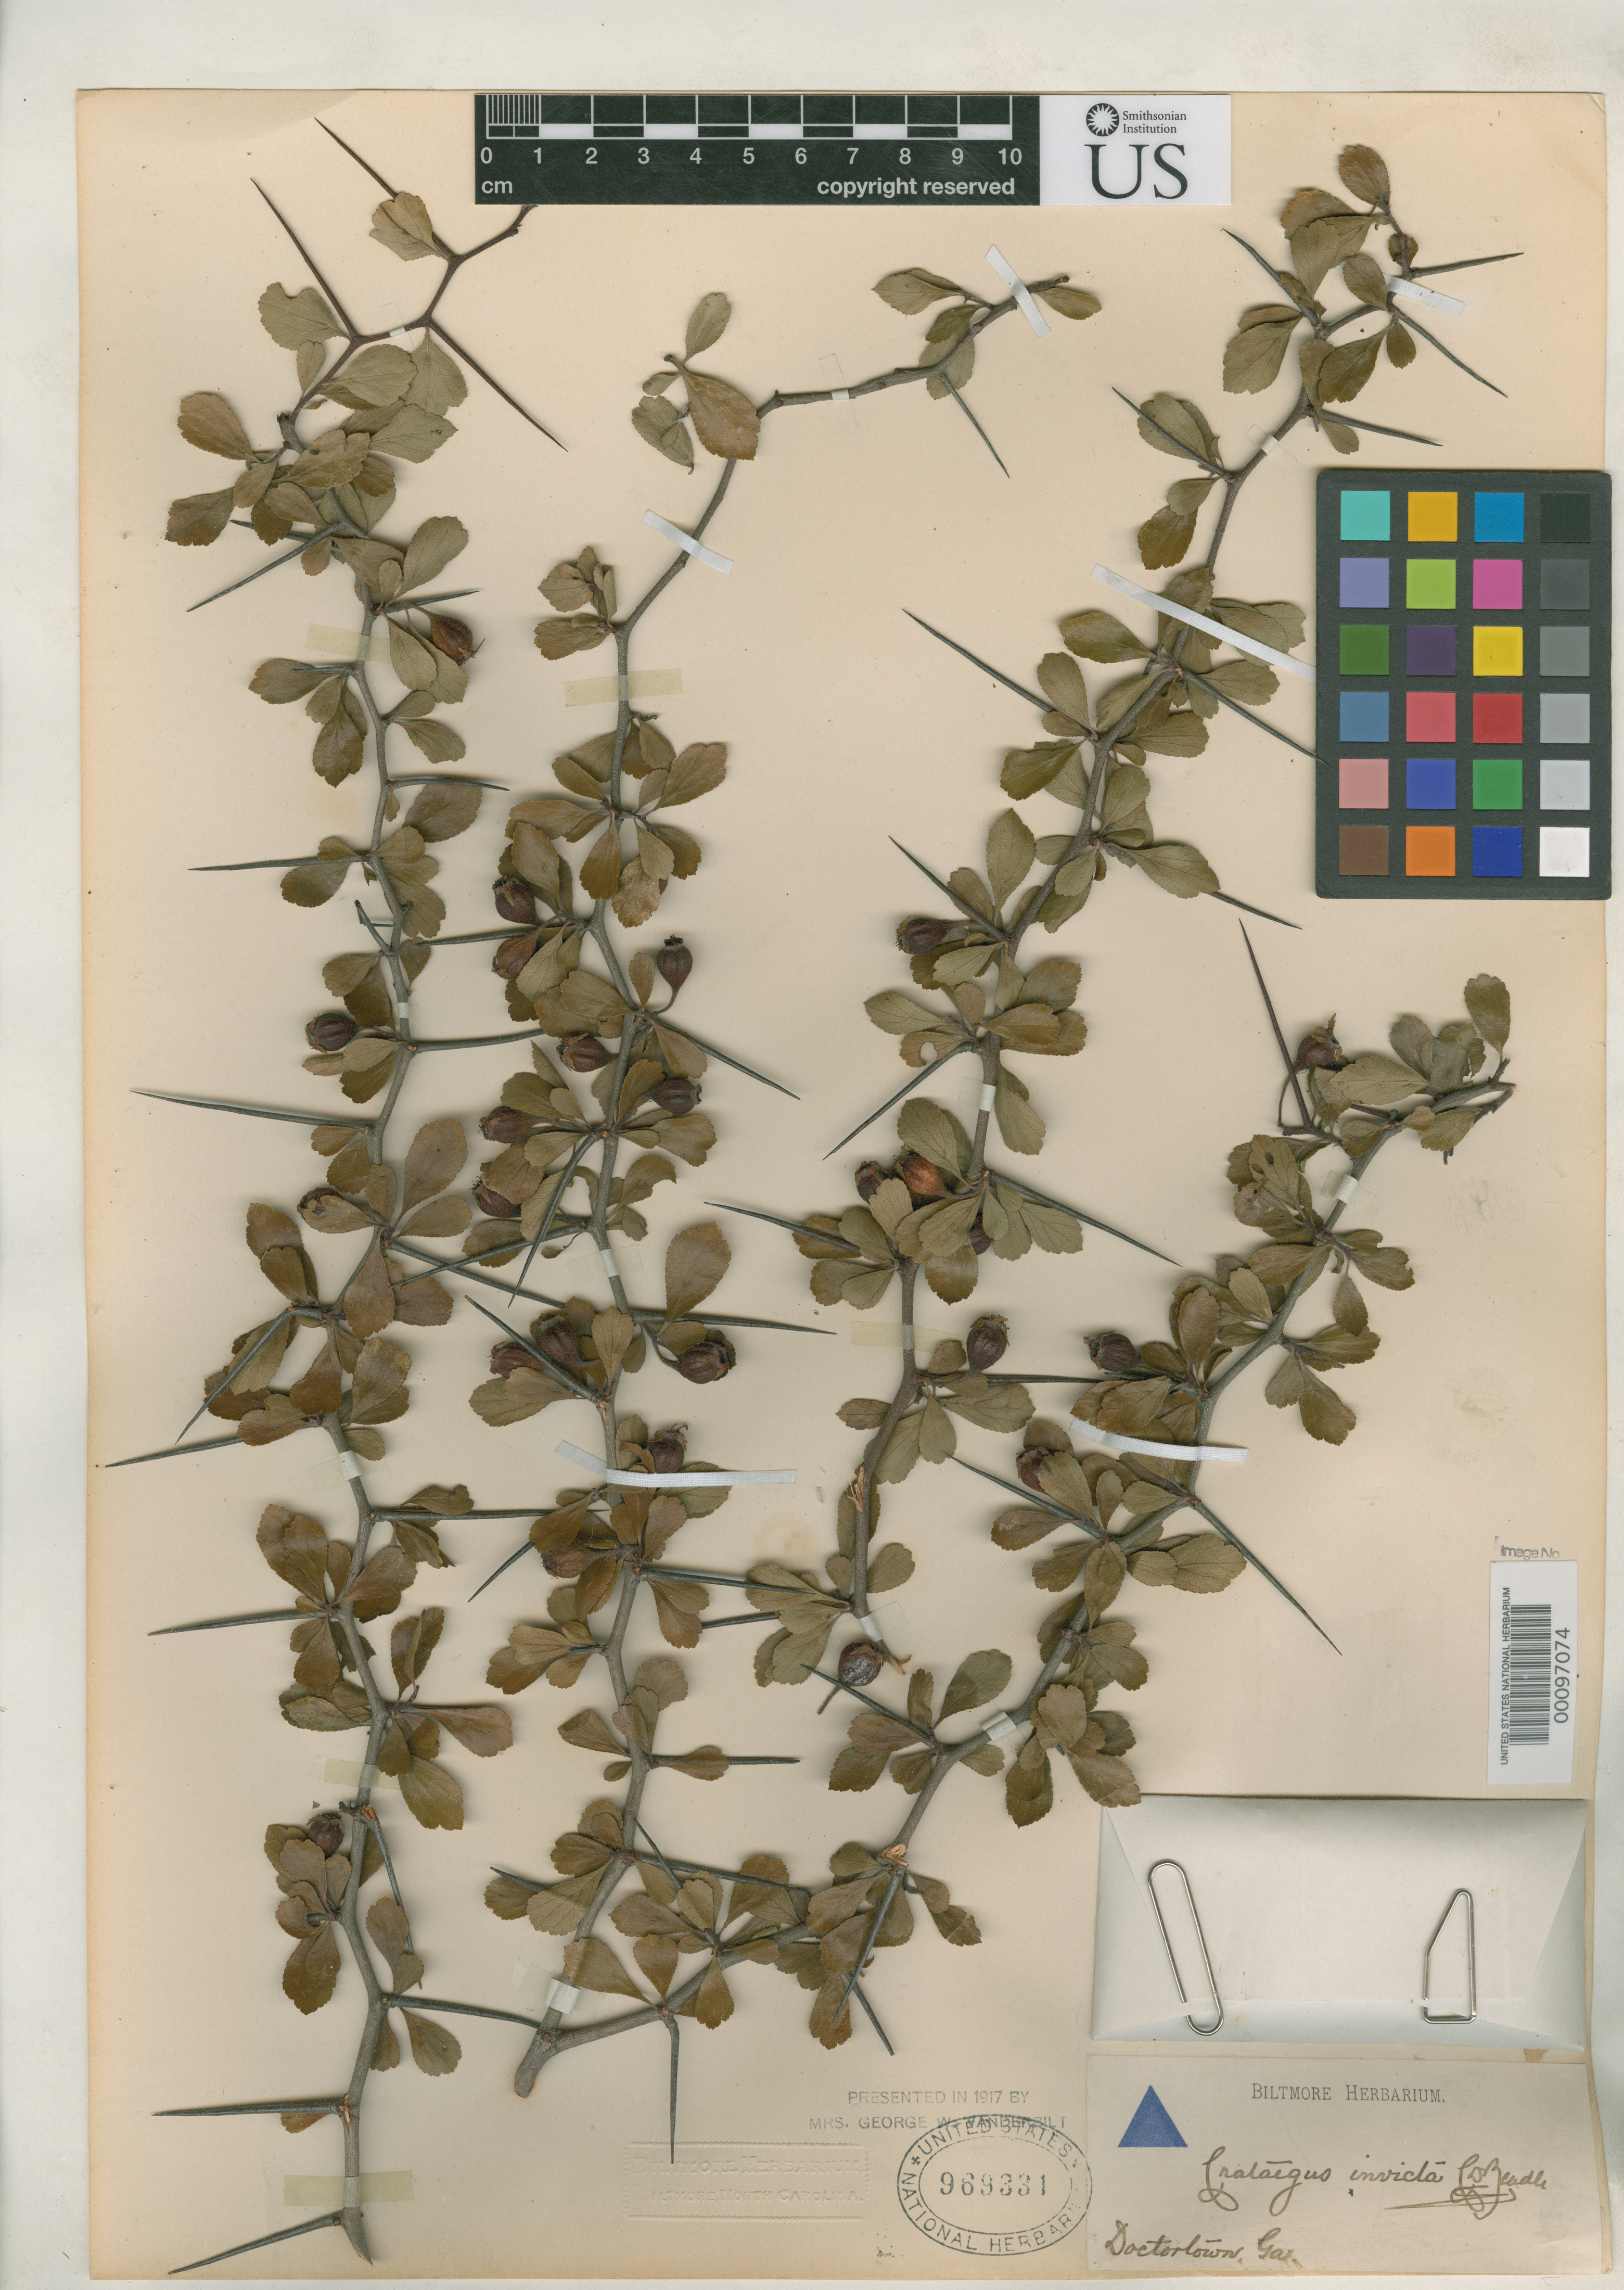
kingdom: Plantae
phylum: Tracheophyta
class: Magnoliopsida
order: Rosales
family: Rosaceae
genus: Crataegus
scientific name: Crataegus invicta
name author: Beadle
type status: Holotype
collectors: ex herb. Biltmore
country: United States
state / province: Georgia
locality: Doctortown.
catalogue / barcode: US 969331